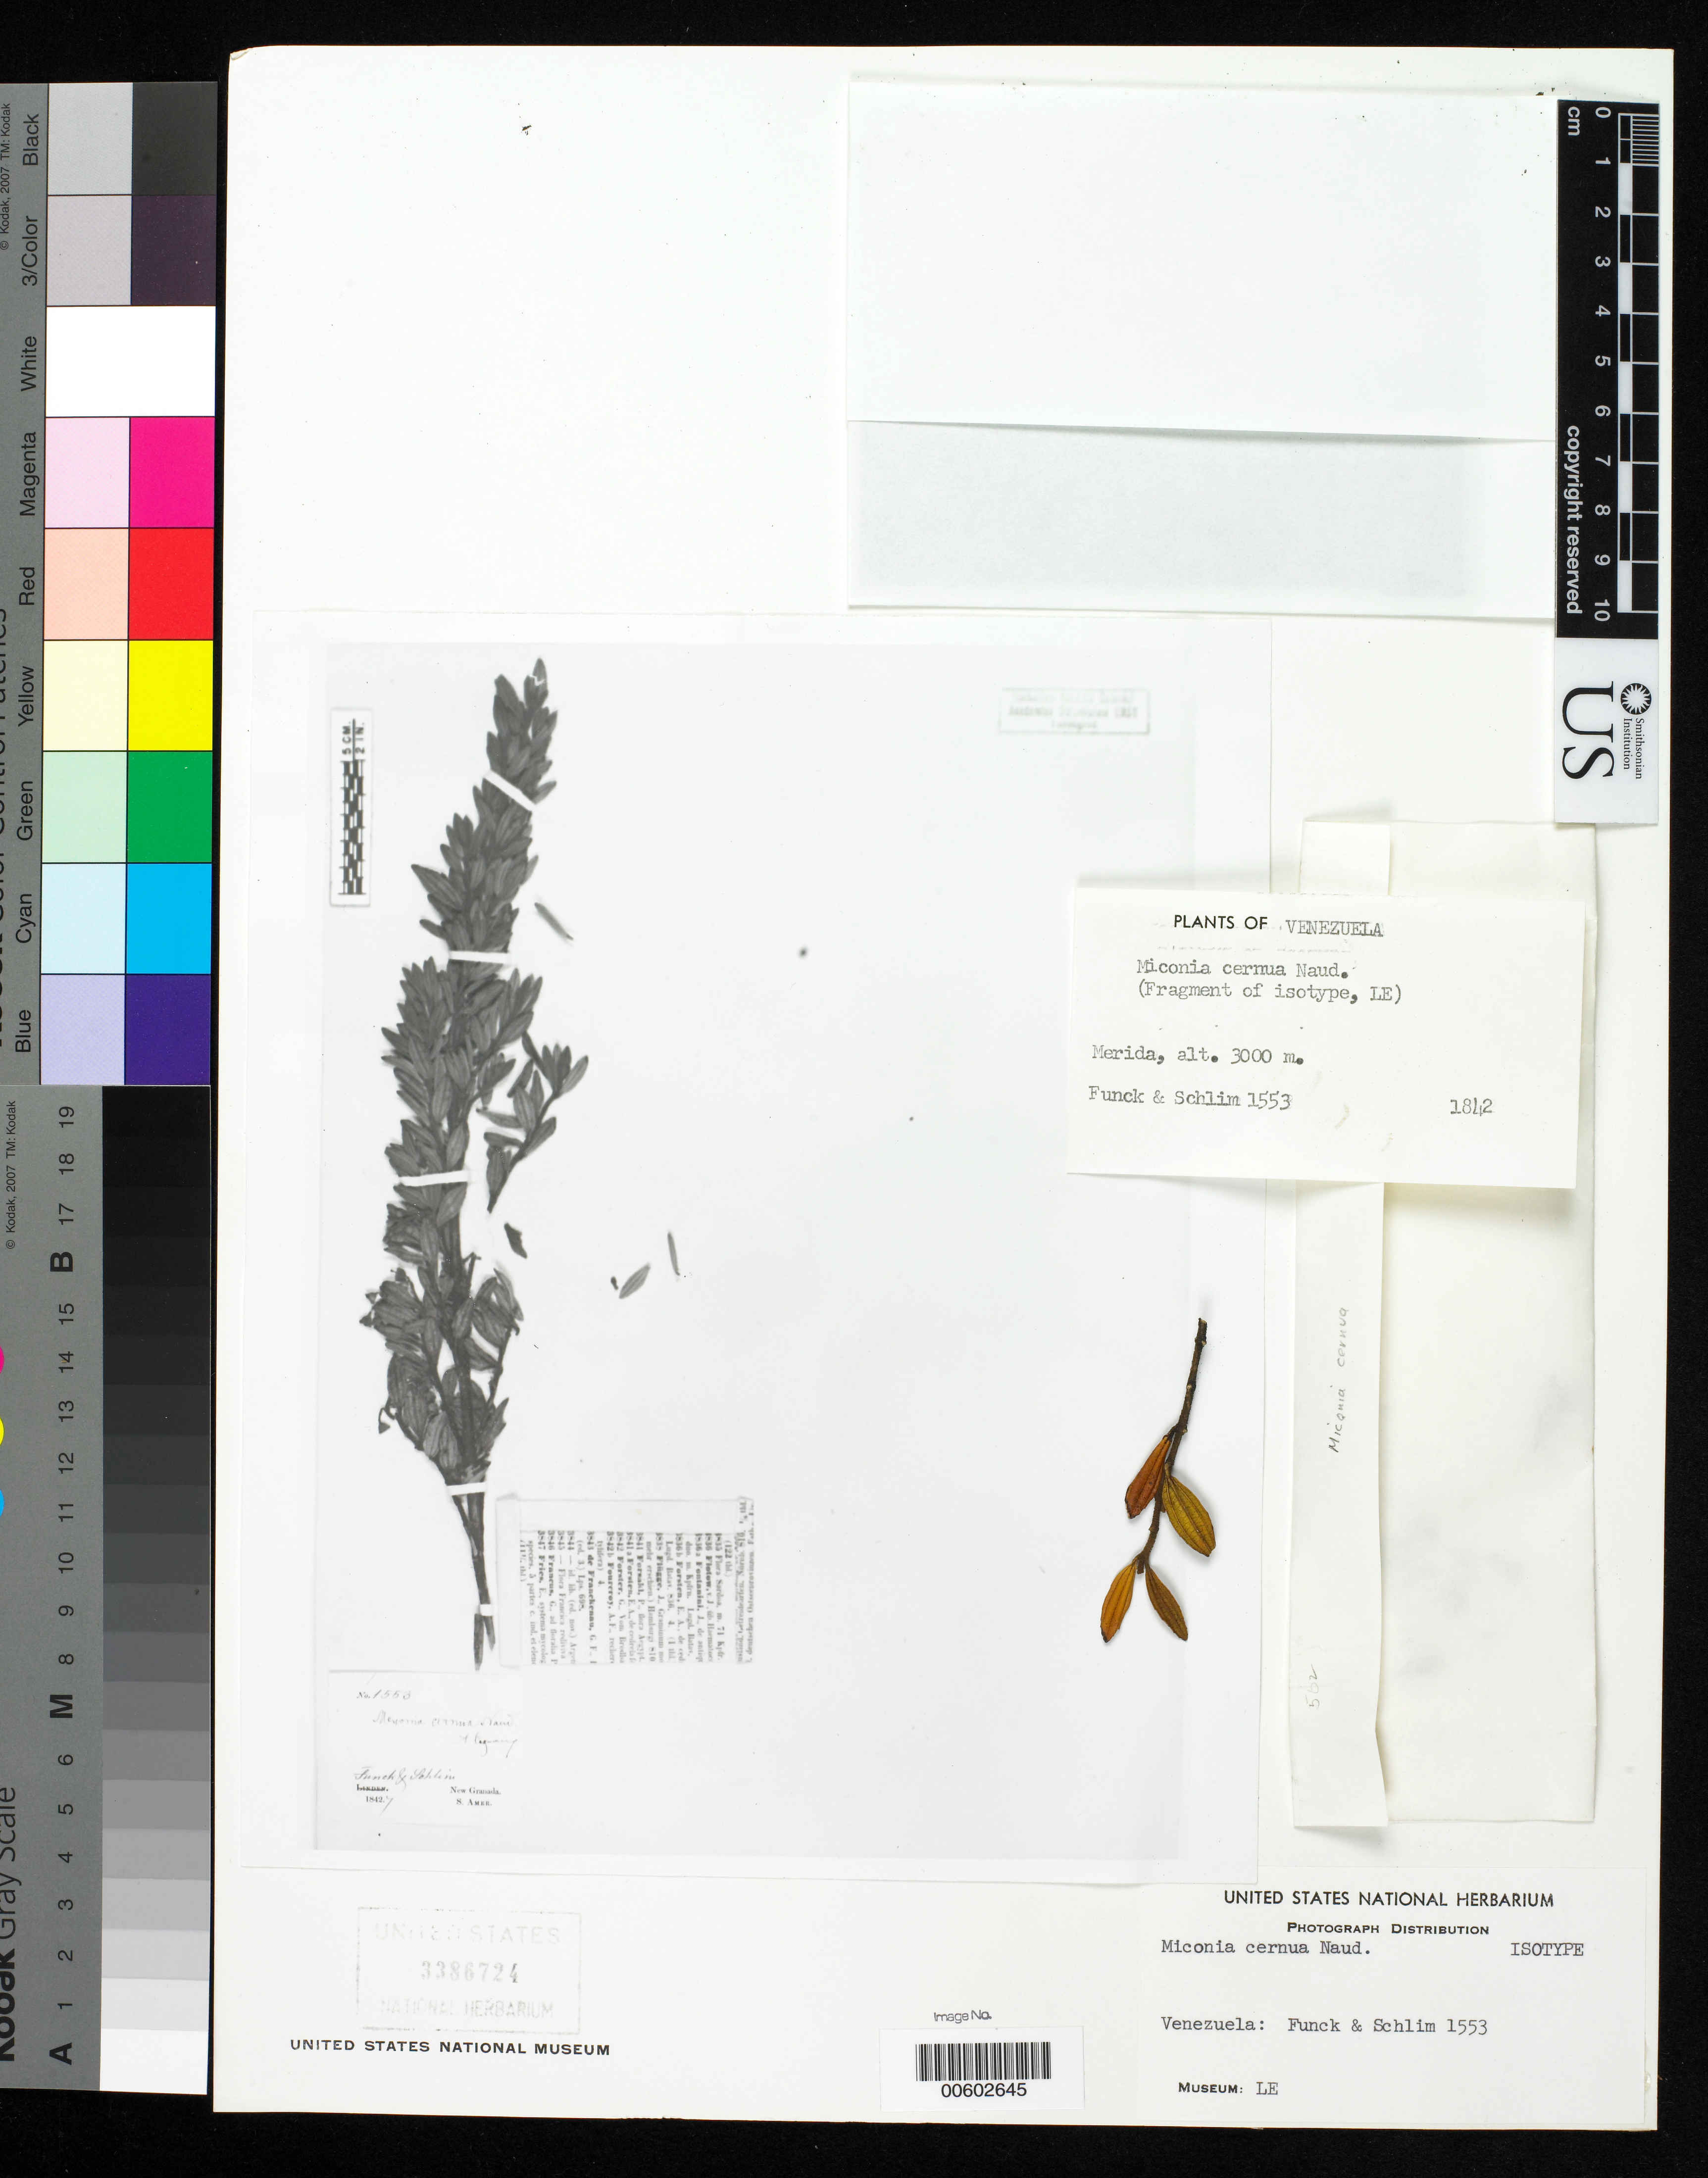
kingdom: Plantae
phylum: Tracheophyta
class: Magnoliopsida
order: Myrtales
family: Melastomataceae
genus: Miconia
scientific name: Miconia cernua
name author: Naudin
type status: Type Fragment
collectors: N. Funck & L. Schlim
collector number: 1553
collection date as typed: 1842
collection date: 1842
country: Venezuela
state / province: Mérida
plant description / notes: US-3 (PHOTOS AND 1 FRAG)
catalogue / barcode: US 3386724